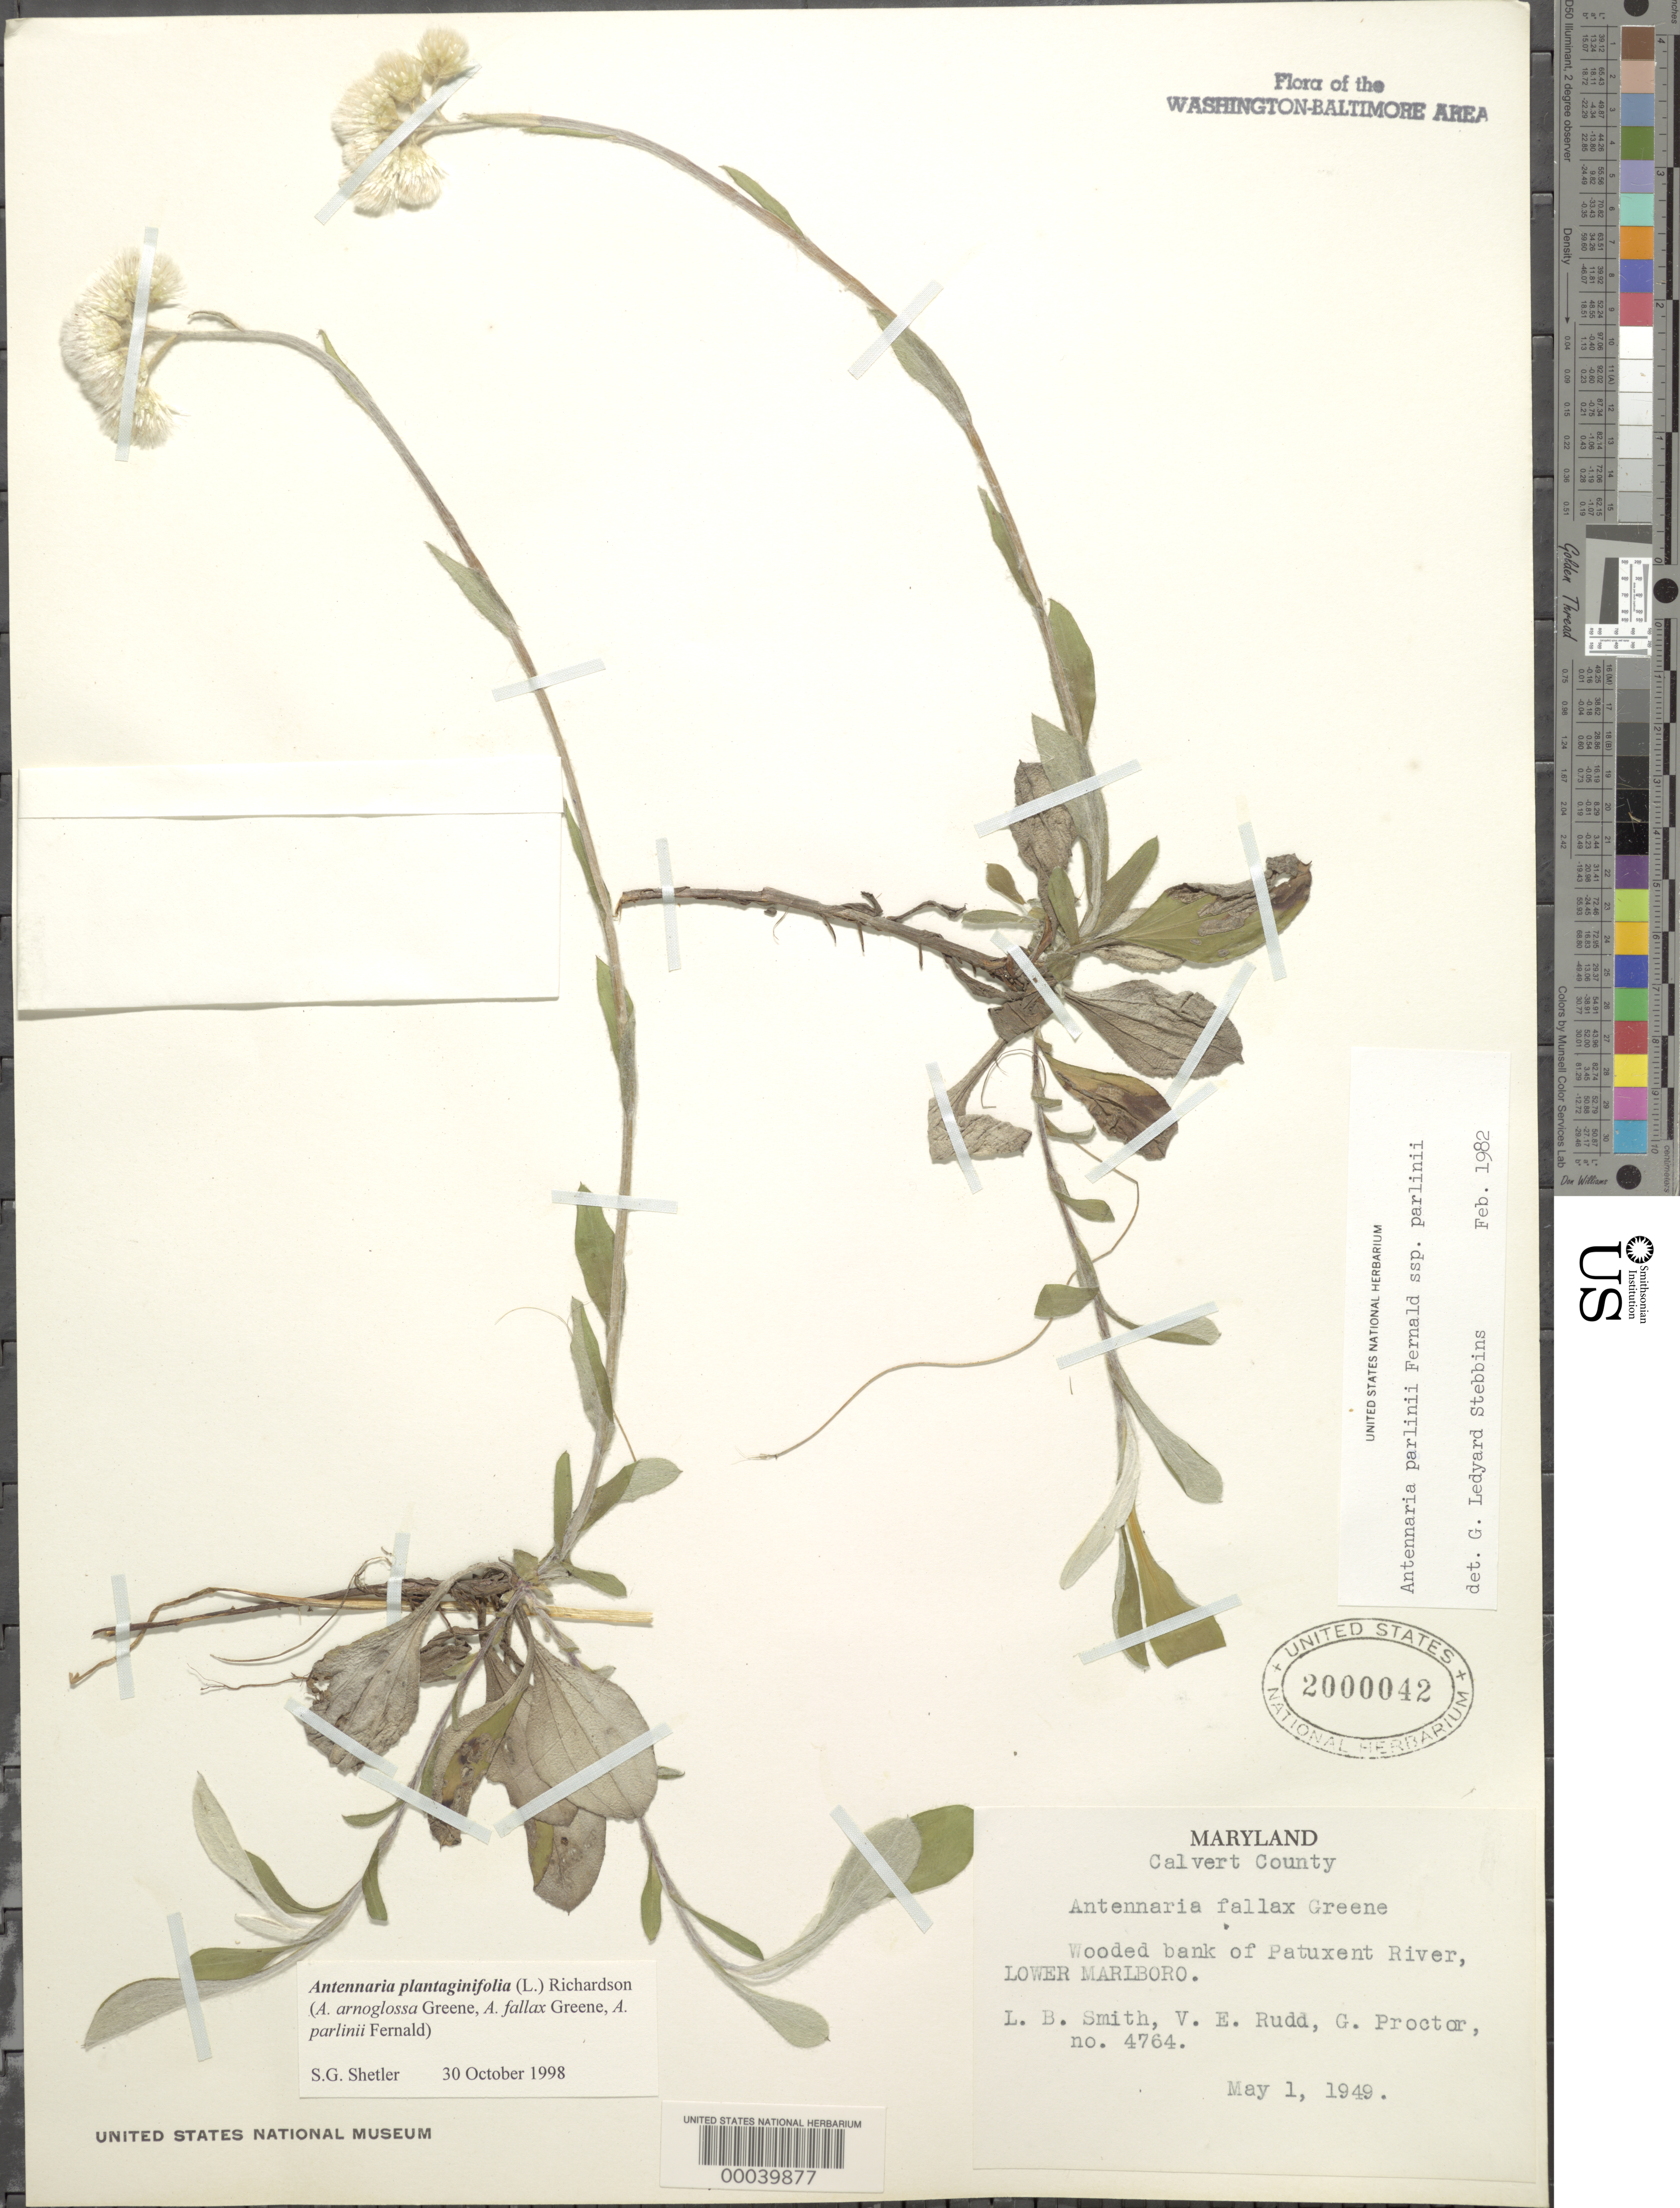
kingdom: Plantae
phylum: Tracheophyta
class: Magnoliopsida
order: Asterales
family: Asteraceae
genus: Antennaria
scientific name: Antennaria plantaginifolia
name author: (L.) Richardson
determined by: Stebbins, G. L.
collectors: L. Smith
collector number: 4764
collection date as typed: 01 May 1949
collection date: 1949-05-01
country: United States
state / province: Maryland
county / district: Calvert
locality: Patuxent River lower Marlboro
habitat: Wooded bank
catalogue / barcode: US 2000042